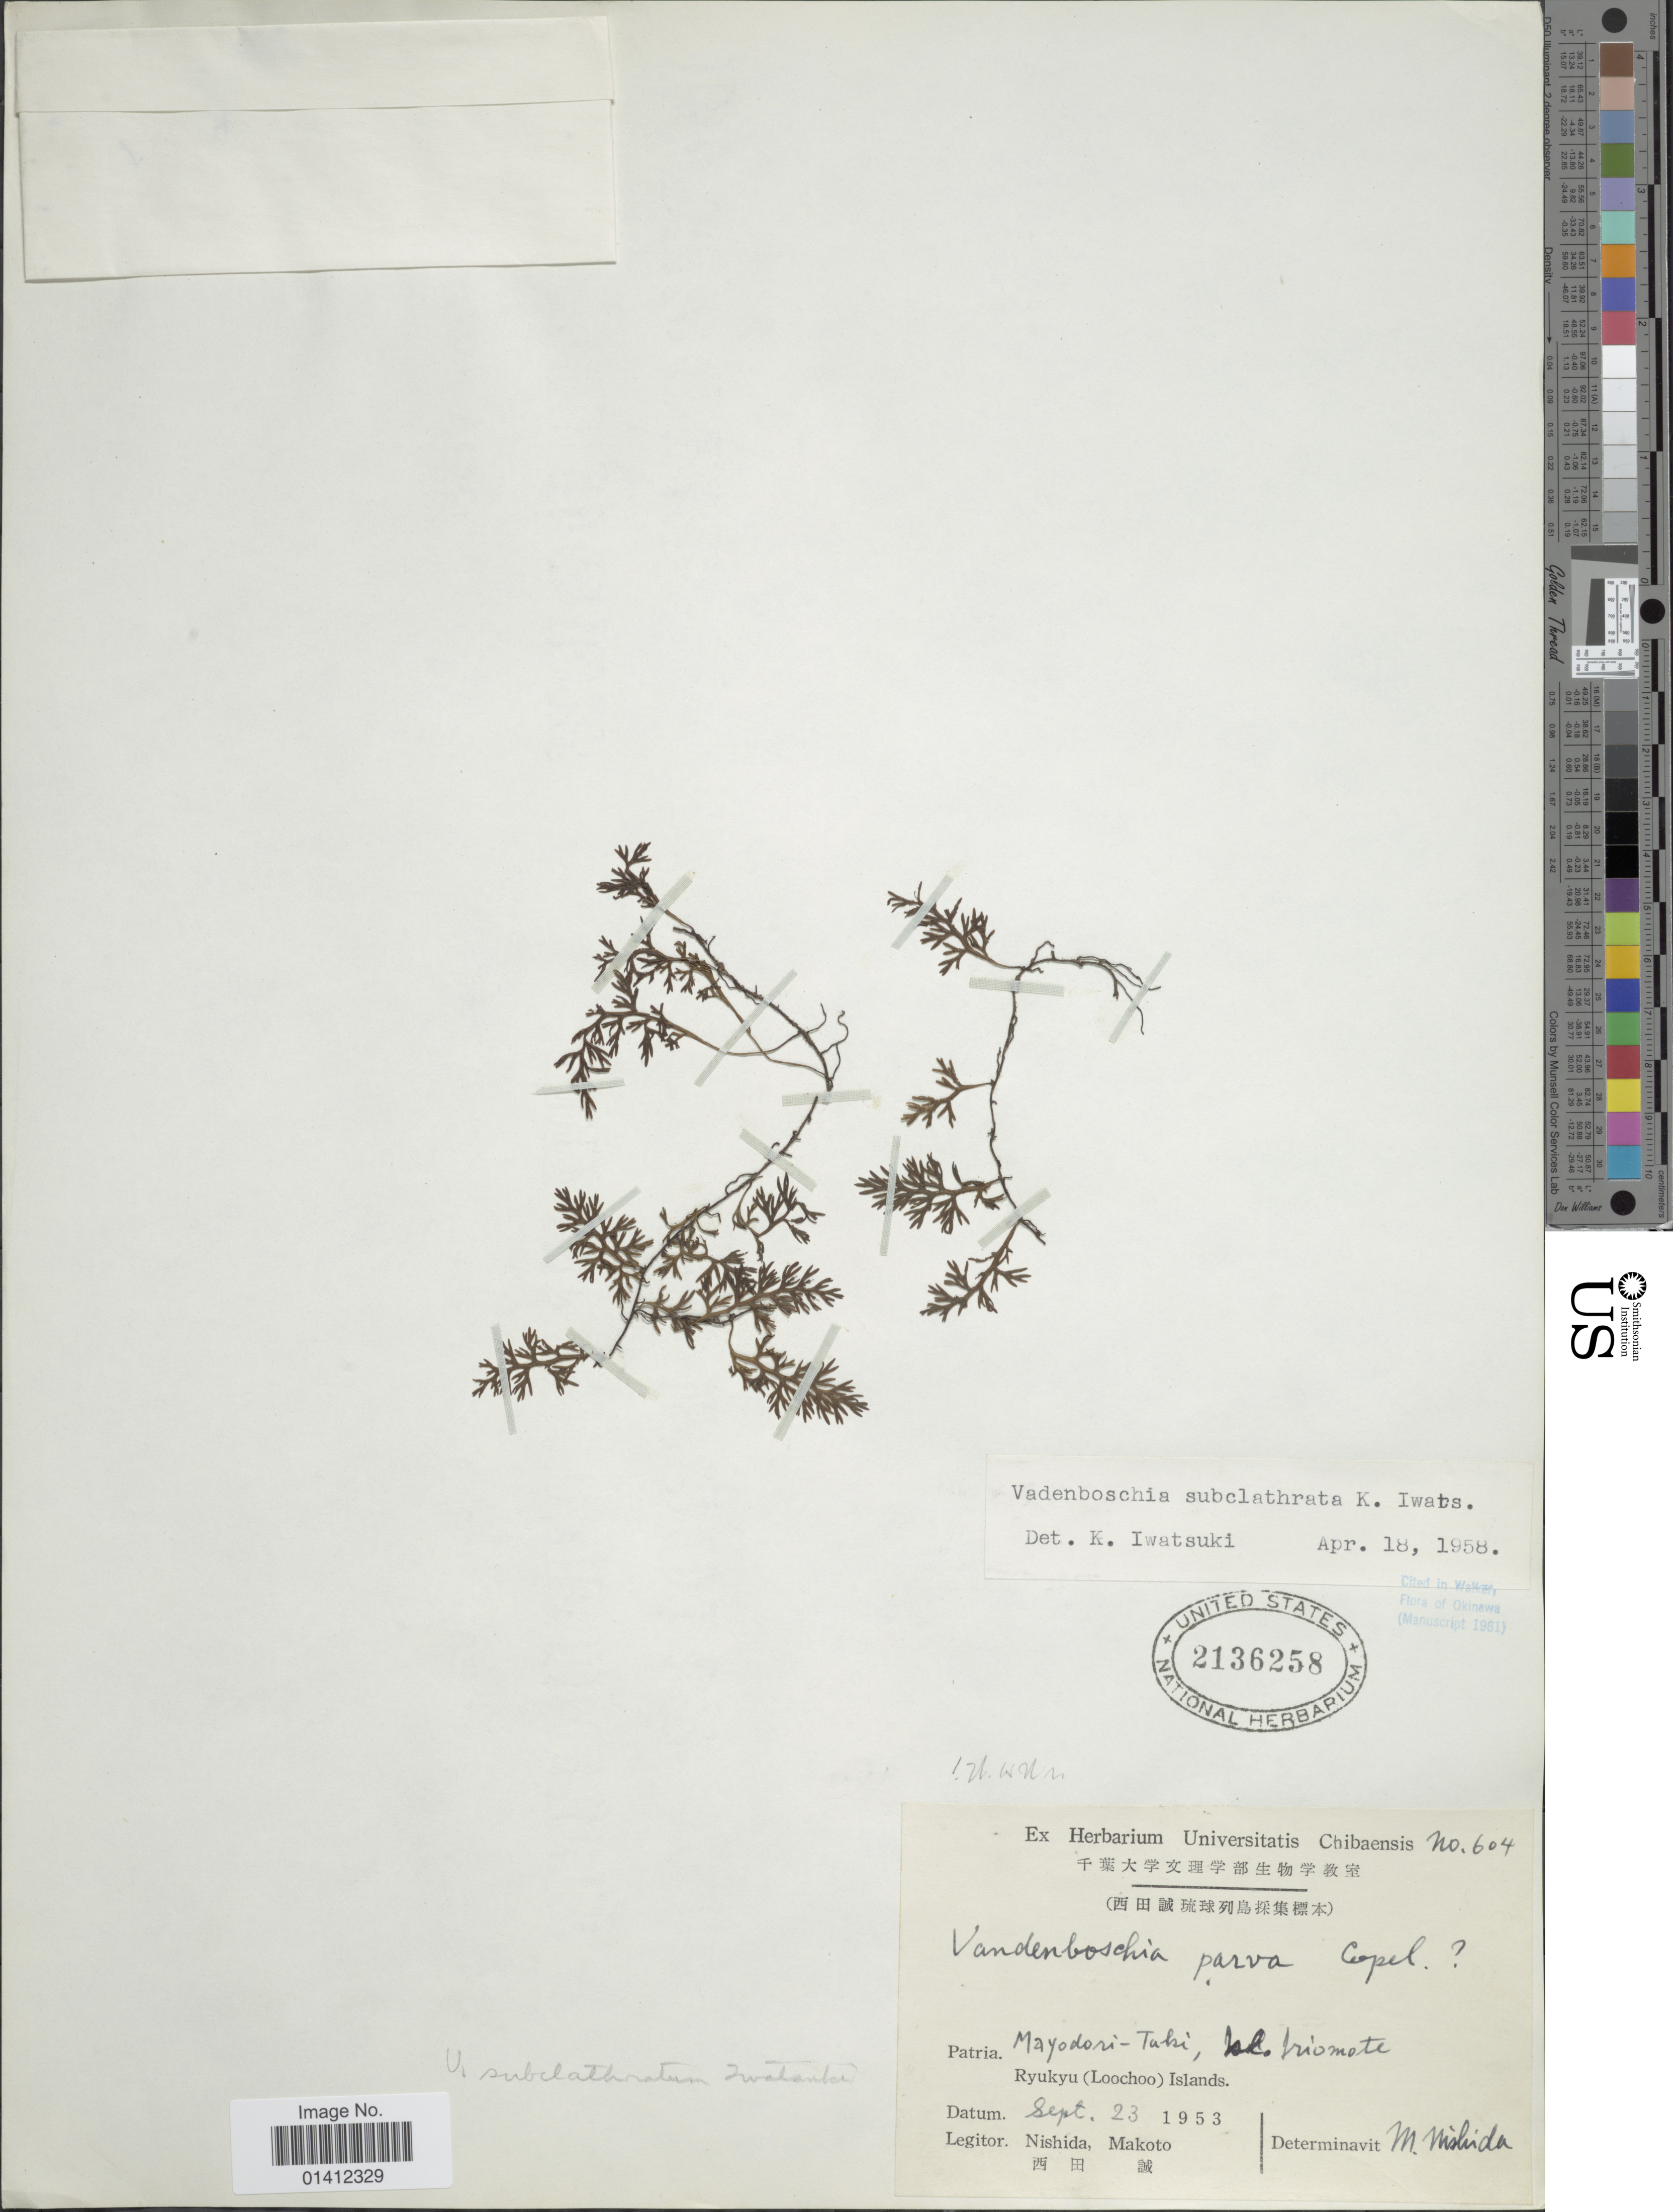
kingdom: Plantae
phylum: Tracheophyta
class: Polypodiopsida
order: Hymenophyllales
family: Hymenophyllaceae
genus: Vandenboschia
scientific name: Vandenboschia subclathrata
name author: K. Iwats.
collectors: M. Nishida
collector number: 604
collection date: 1953-09-23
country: Japan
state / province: Okinawa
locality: Maydori-Taki, Isl Iriomote, Ryukyu (loochoo) islands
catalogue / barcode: US 2136258